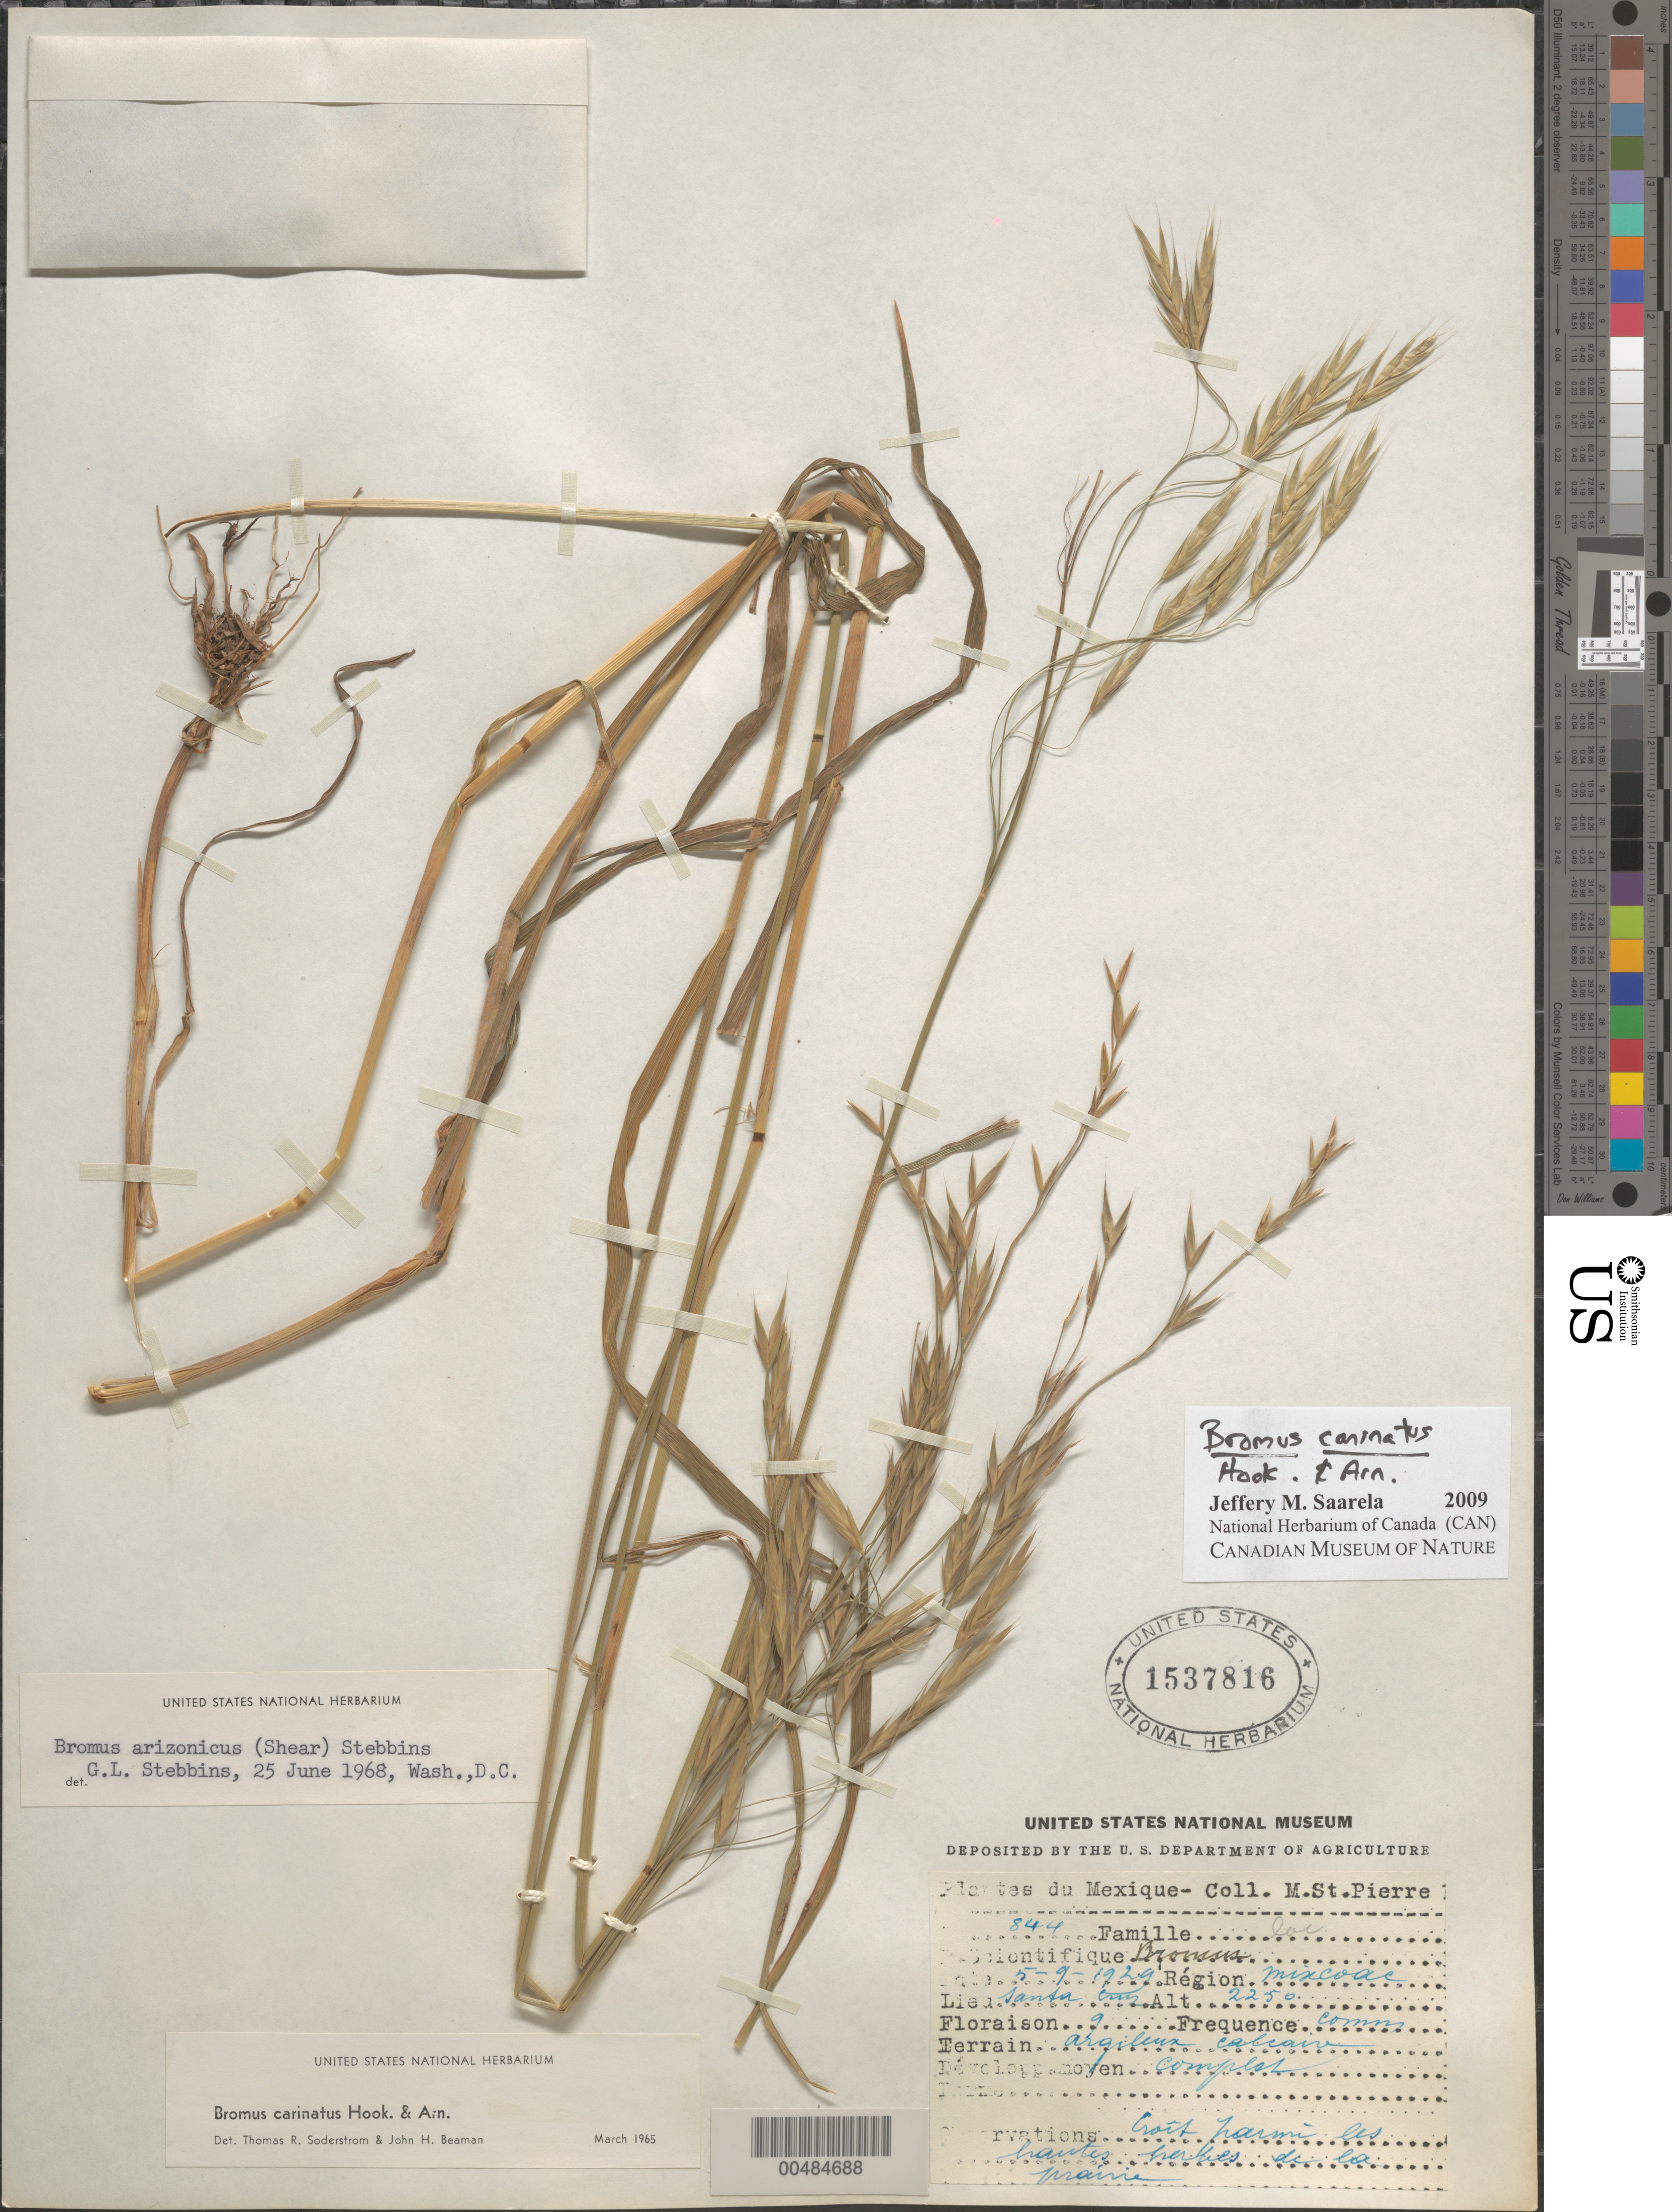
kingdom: Plantae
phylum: Tracheophyta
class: Liliopsida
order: Poales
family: Poaceae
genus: Bromus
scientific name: Bromus arizonicus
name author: (Shear) Stebbins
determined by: Stebbins, G. L.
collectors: M. Saint-Pierre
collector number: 844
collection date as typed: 9 May 1929 or 5 Sep 1929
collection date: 1929-05-09 or 1929-09-05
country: Mexico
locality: Mixcoac, Santa Cruz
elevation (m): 2250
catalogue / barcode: US 1537816